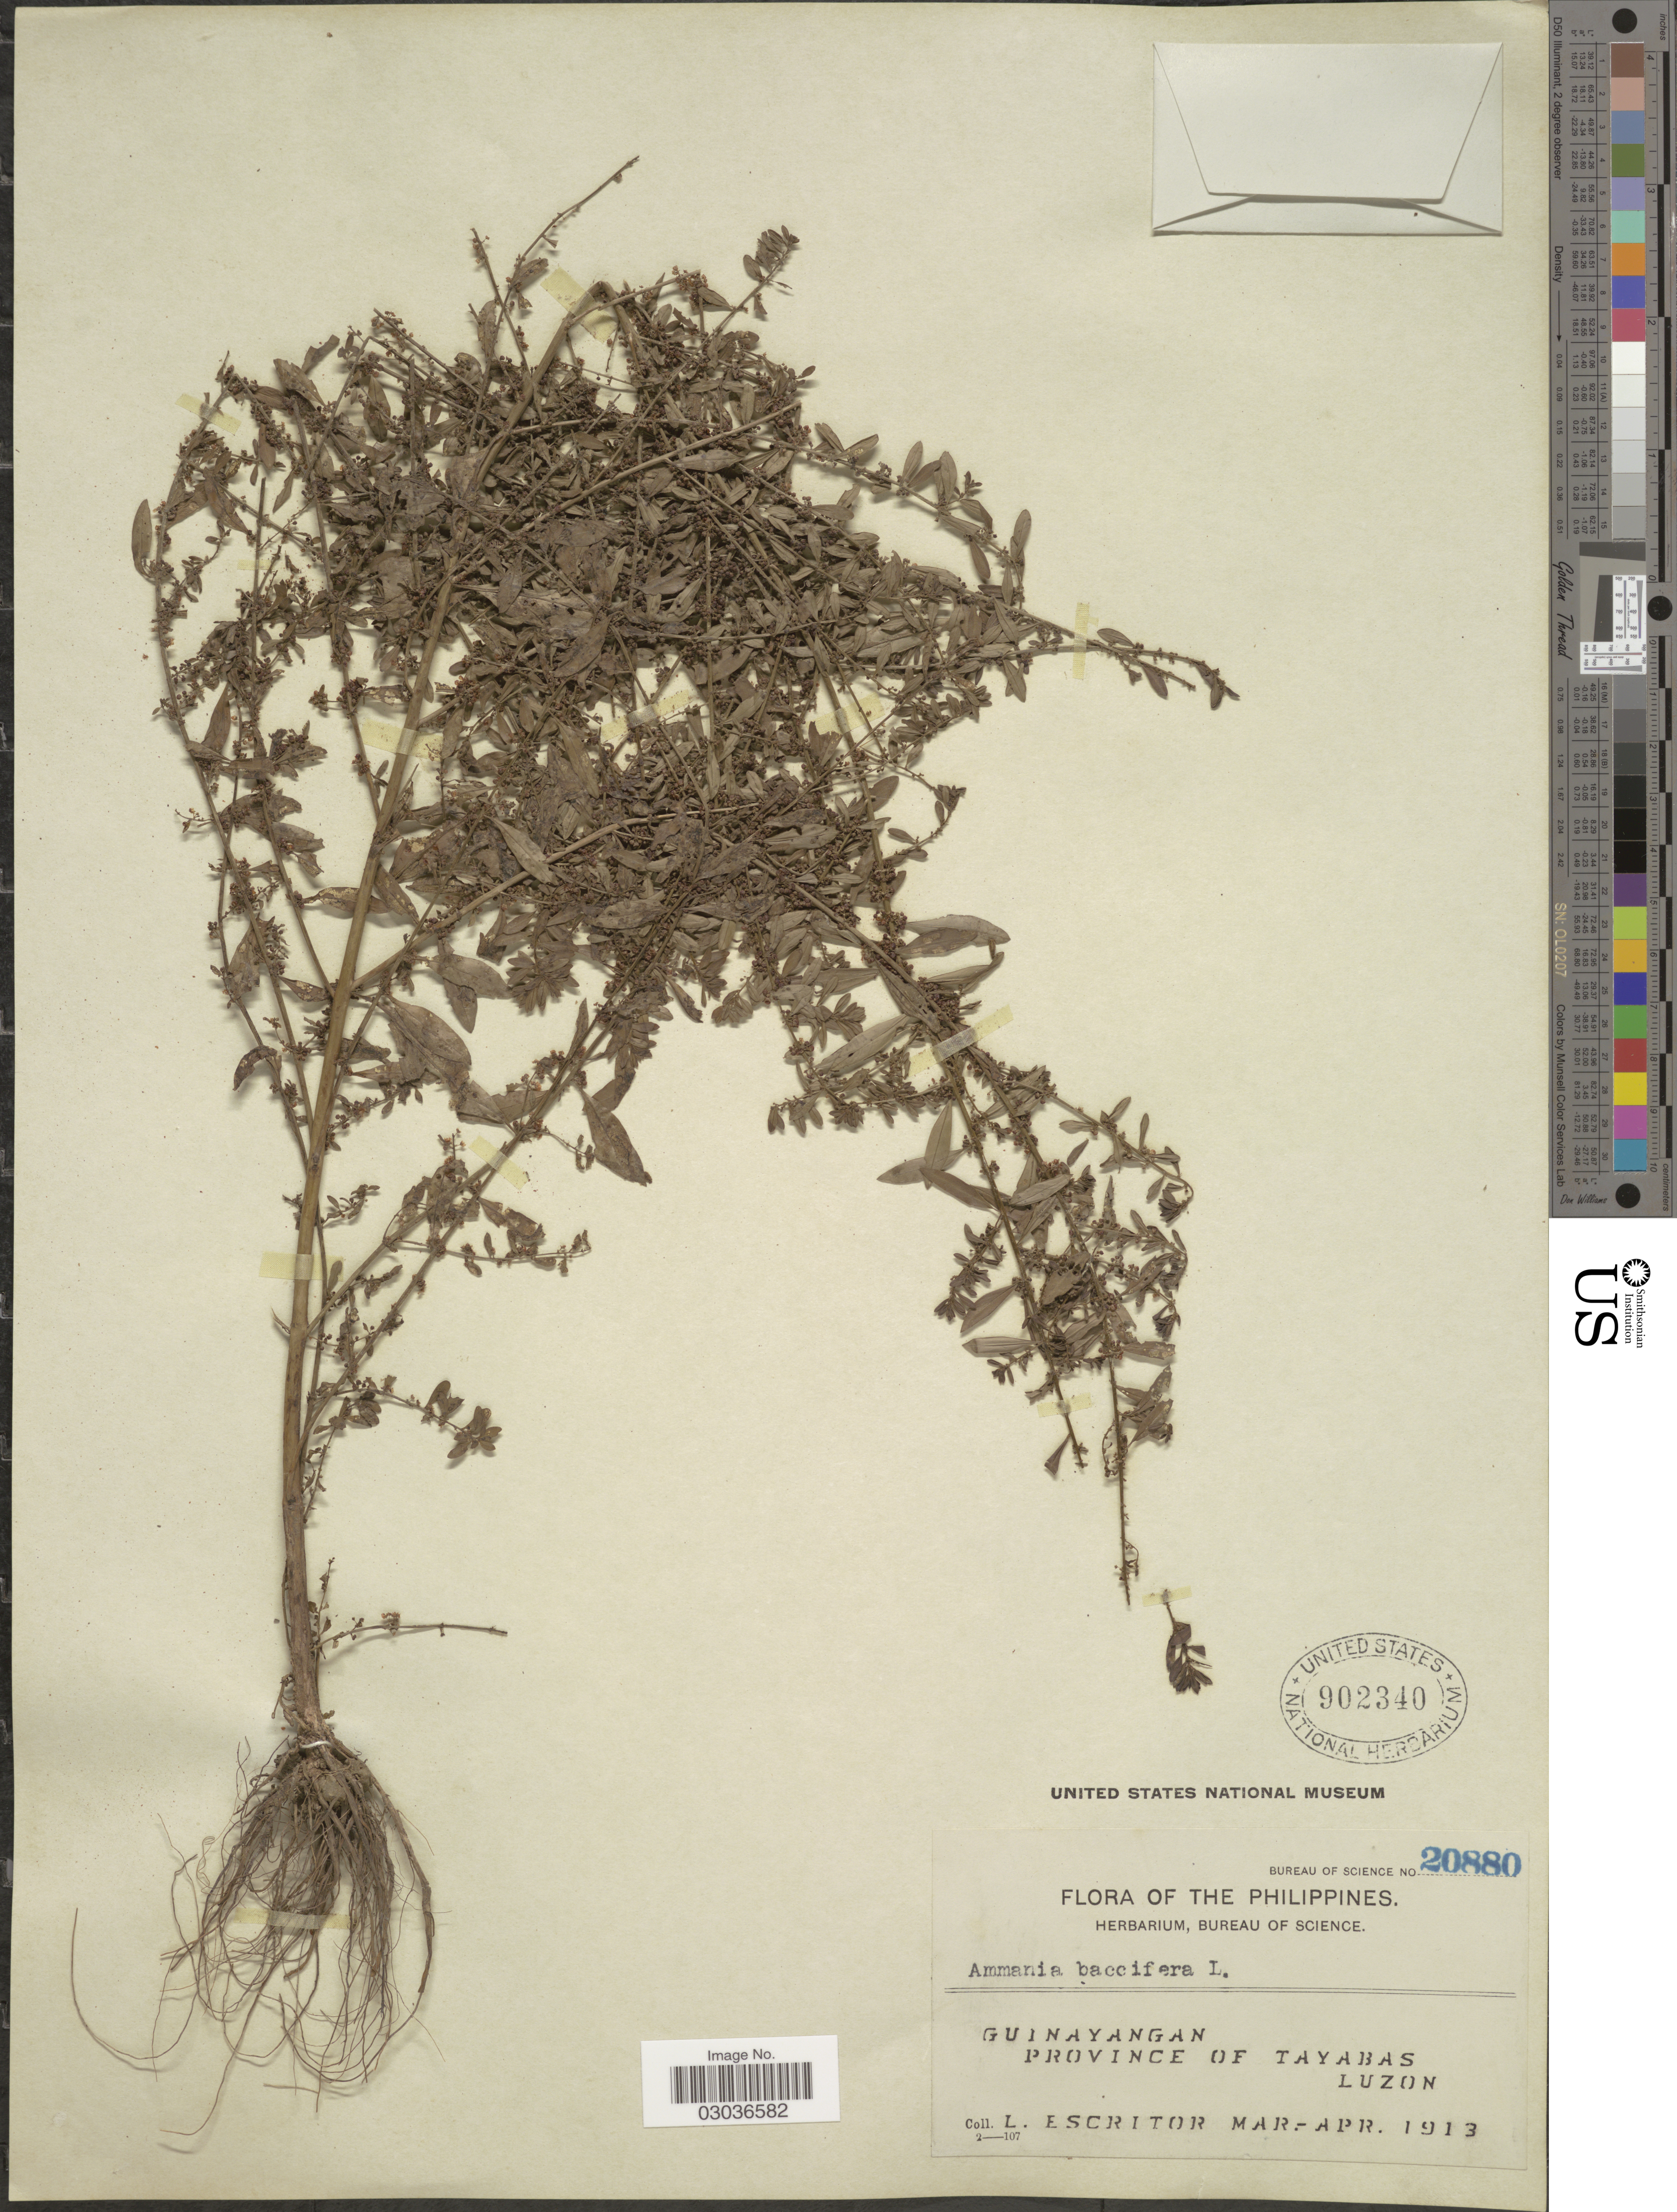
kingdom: Plantae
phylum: Tracheophyta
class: Magnoliopsida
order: Myrtales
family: Lythraceae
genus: Ammannia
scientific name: Ammannia baccifera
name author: L.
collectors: L. Escritor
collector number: Bureau of Science 20880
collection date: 1913-03/1913-04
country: Philippines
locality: Guinayangan. Province of Tayabas. Luzon.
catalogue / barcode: US 902340